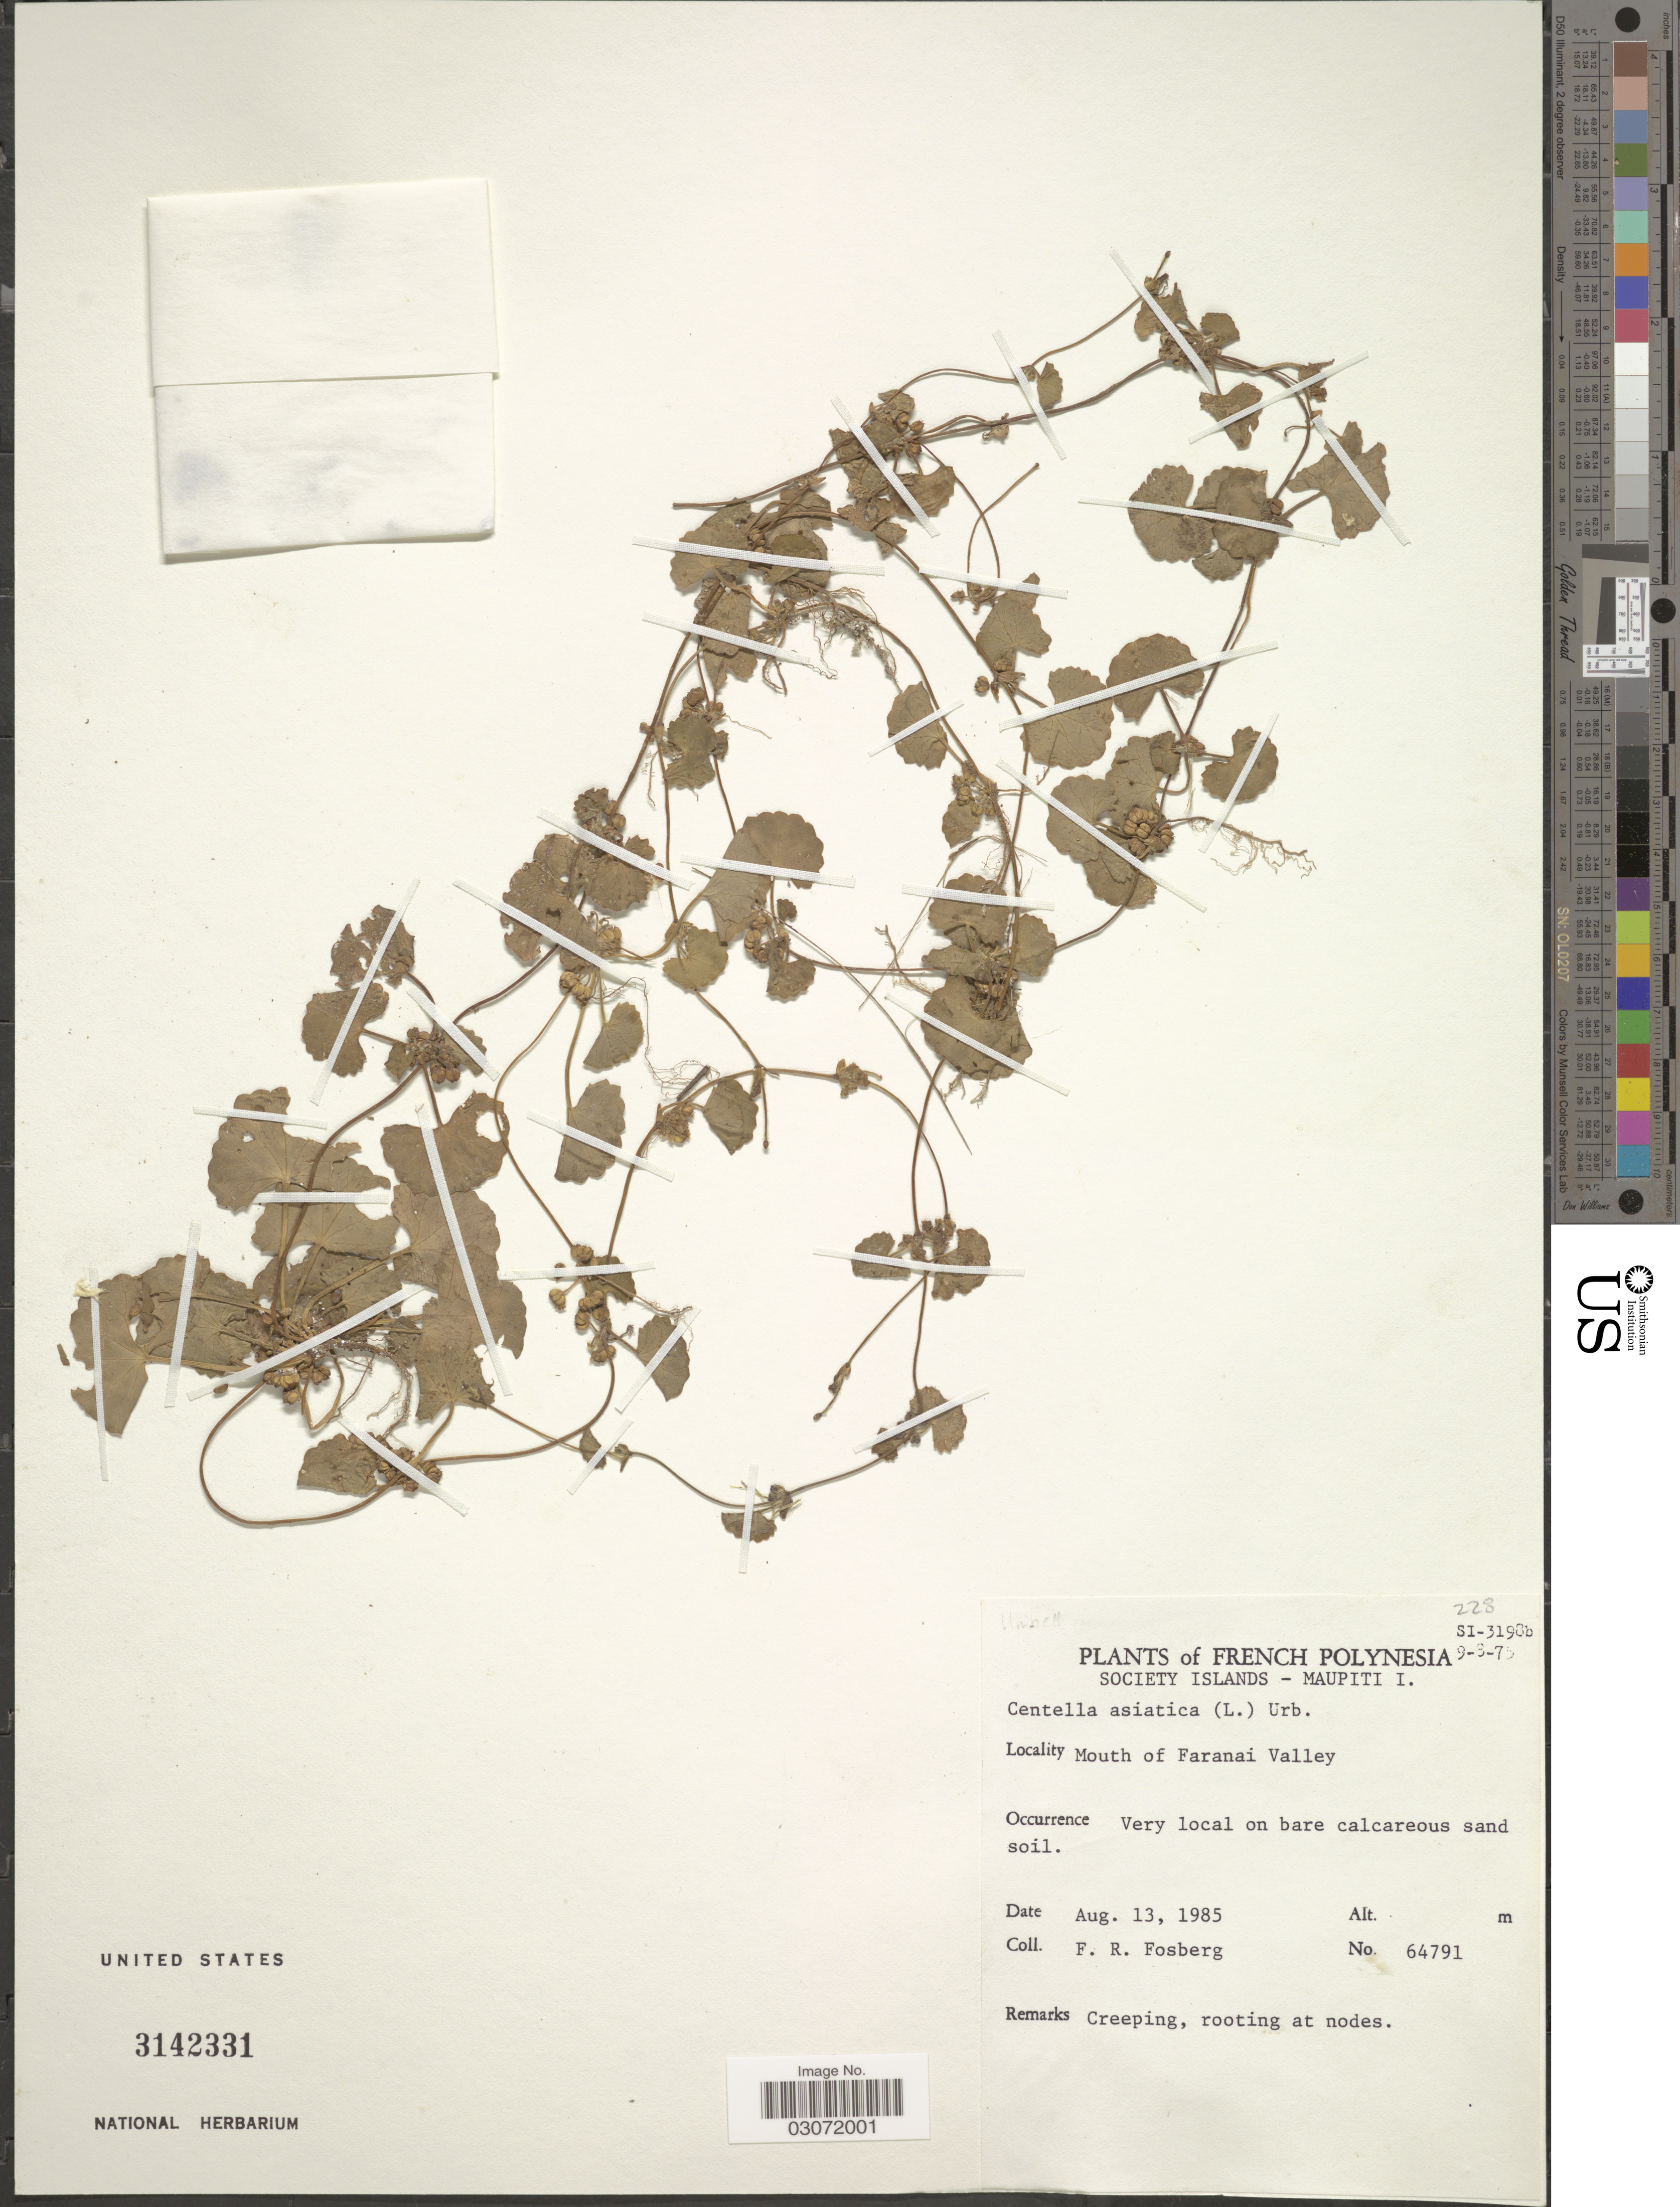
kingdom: Plantae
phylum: Tracheophyta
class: Magnoliopsida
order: Apiales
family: Apiaceae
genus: Centella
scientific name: Centella asiatica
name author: (L.) Urb.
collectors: F. R. Fosberg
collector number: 64791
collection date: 1985-08-13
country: French Polynesia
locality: Society Islands - Maupiti I. Mouth of Faranai Valley.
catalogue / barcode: US 3142331